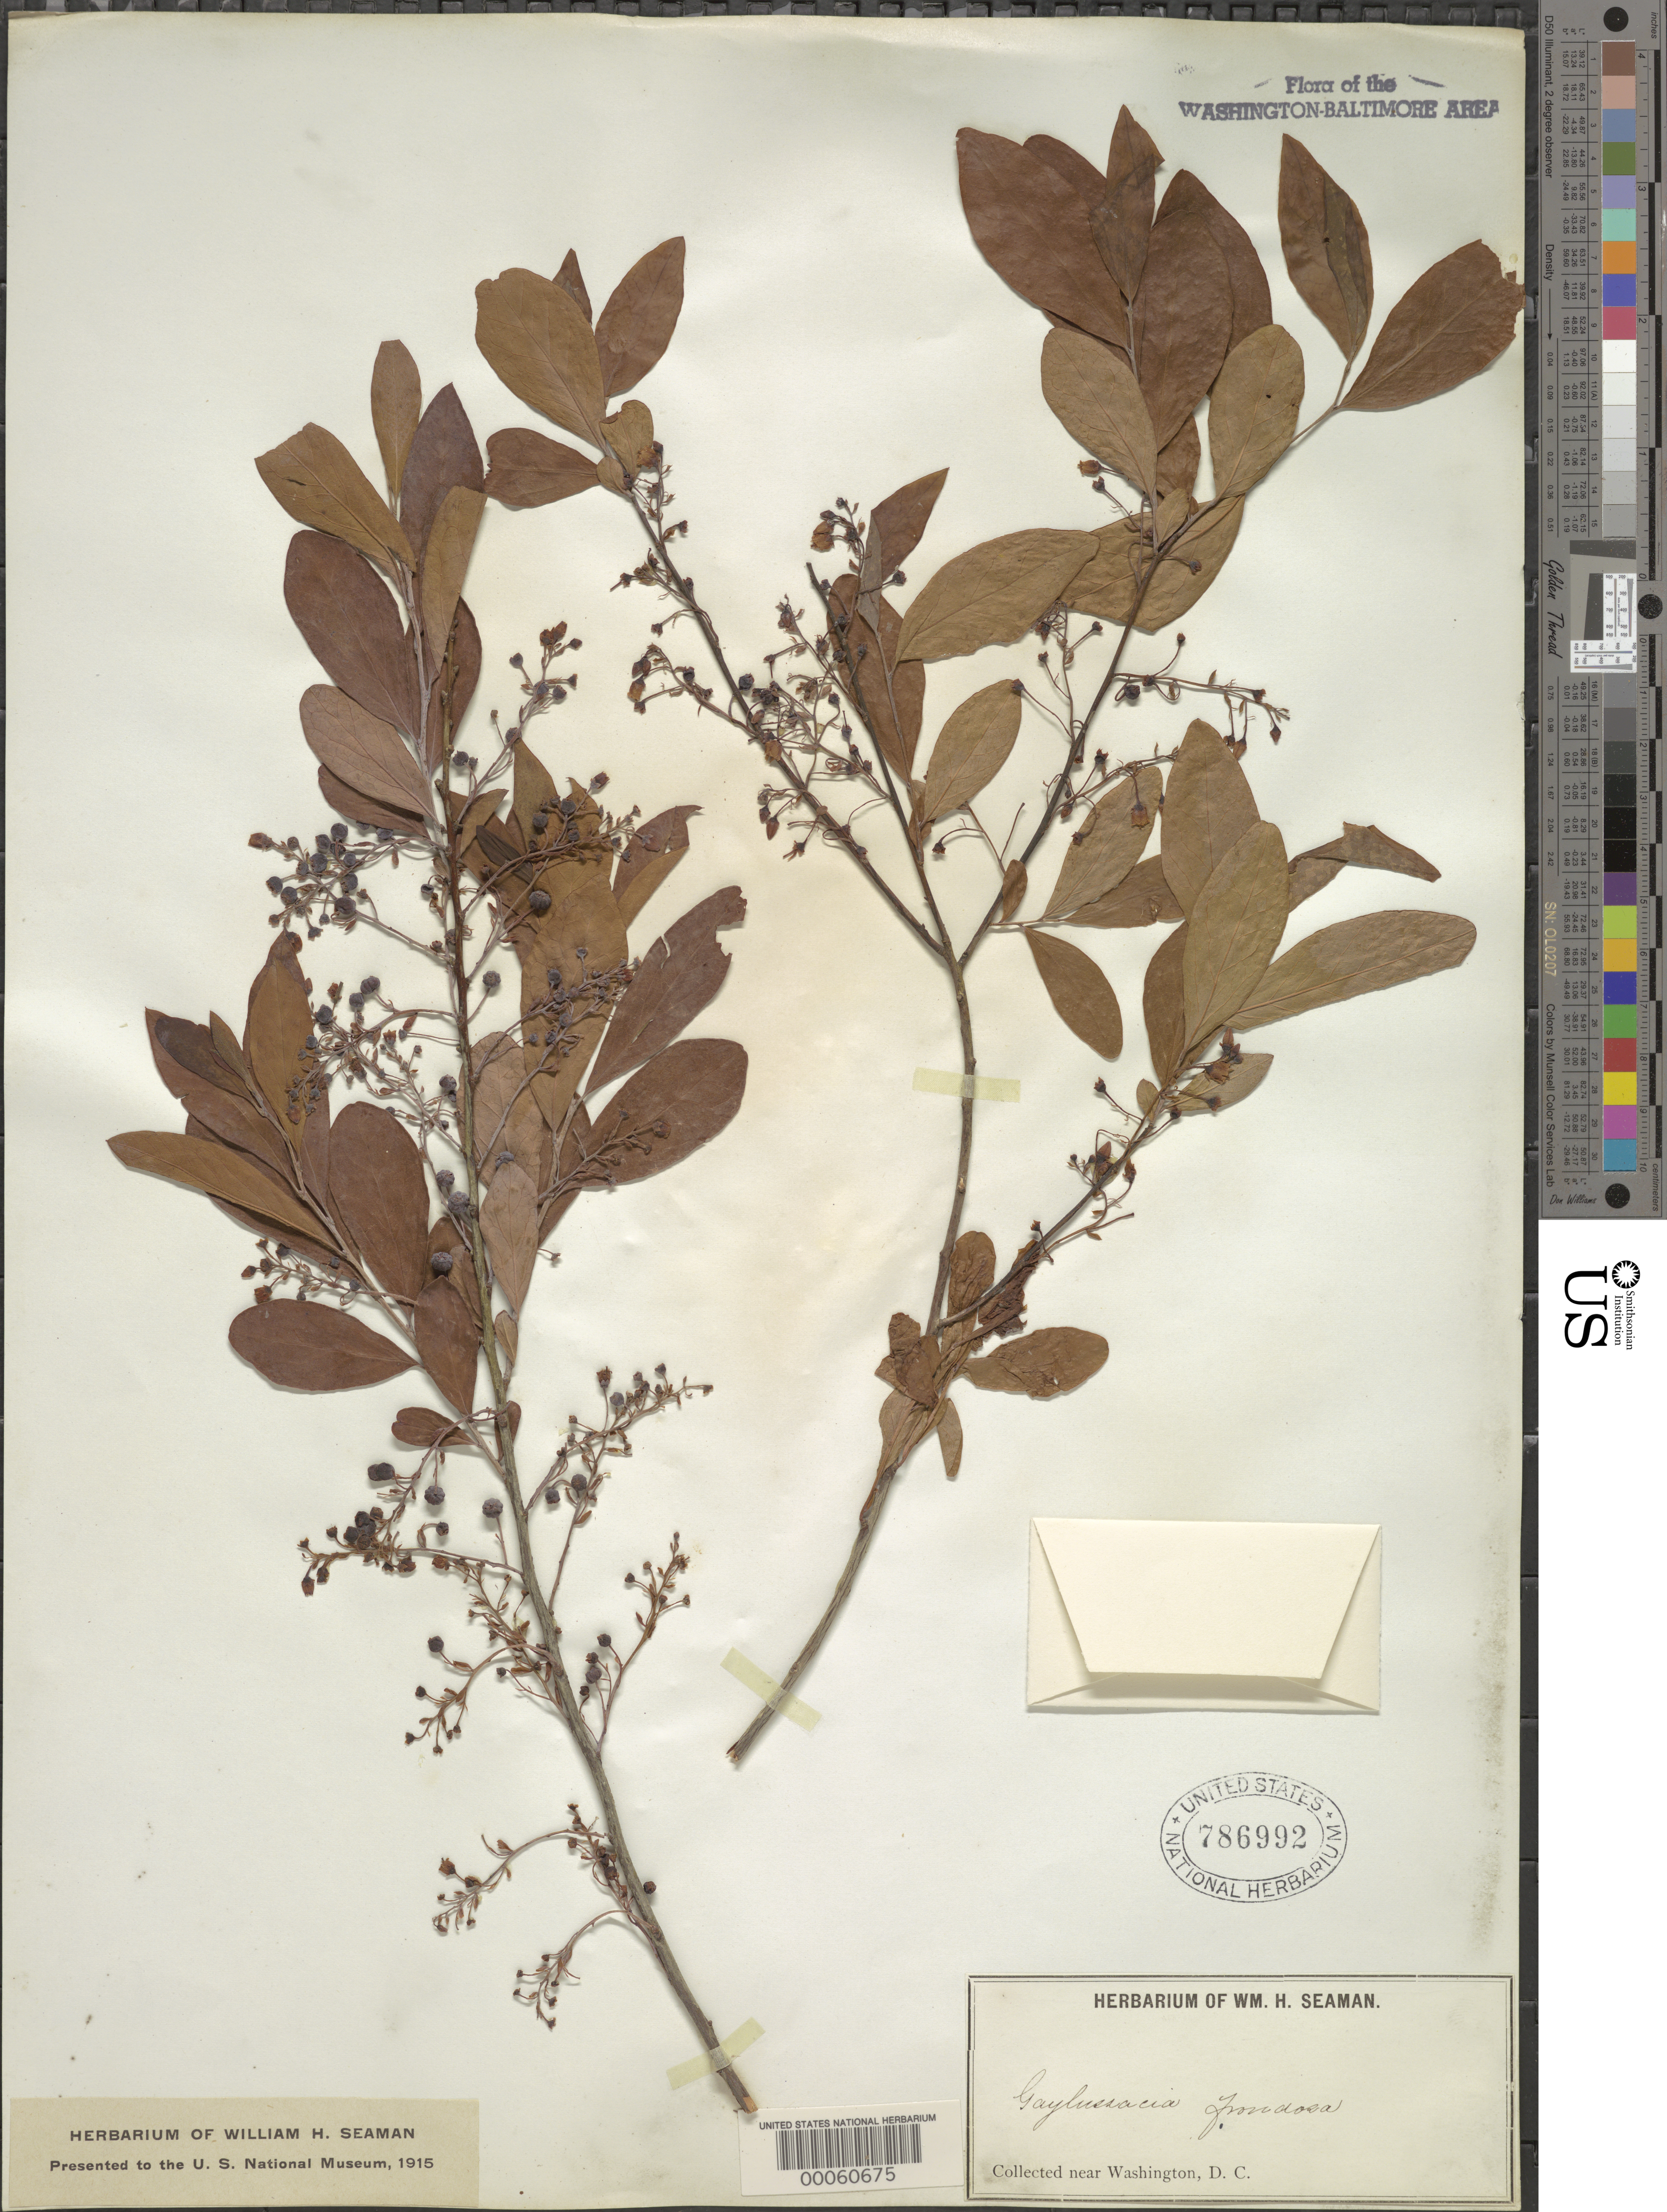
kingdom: Plantae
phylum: Tracheophyta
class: Magnoliopsida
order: Ericales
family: Ericaceae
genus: Gaylussacia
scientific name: Gaylussacia frondosa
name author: (L.) Torr. & A. Gray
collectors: W. Seaman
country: United States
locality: Near Washington DC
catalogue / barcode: US 786992